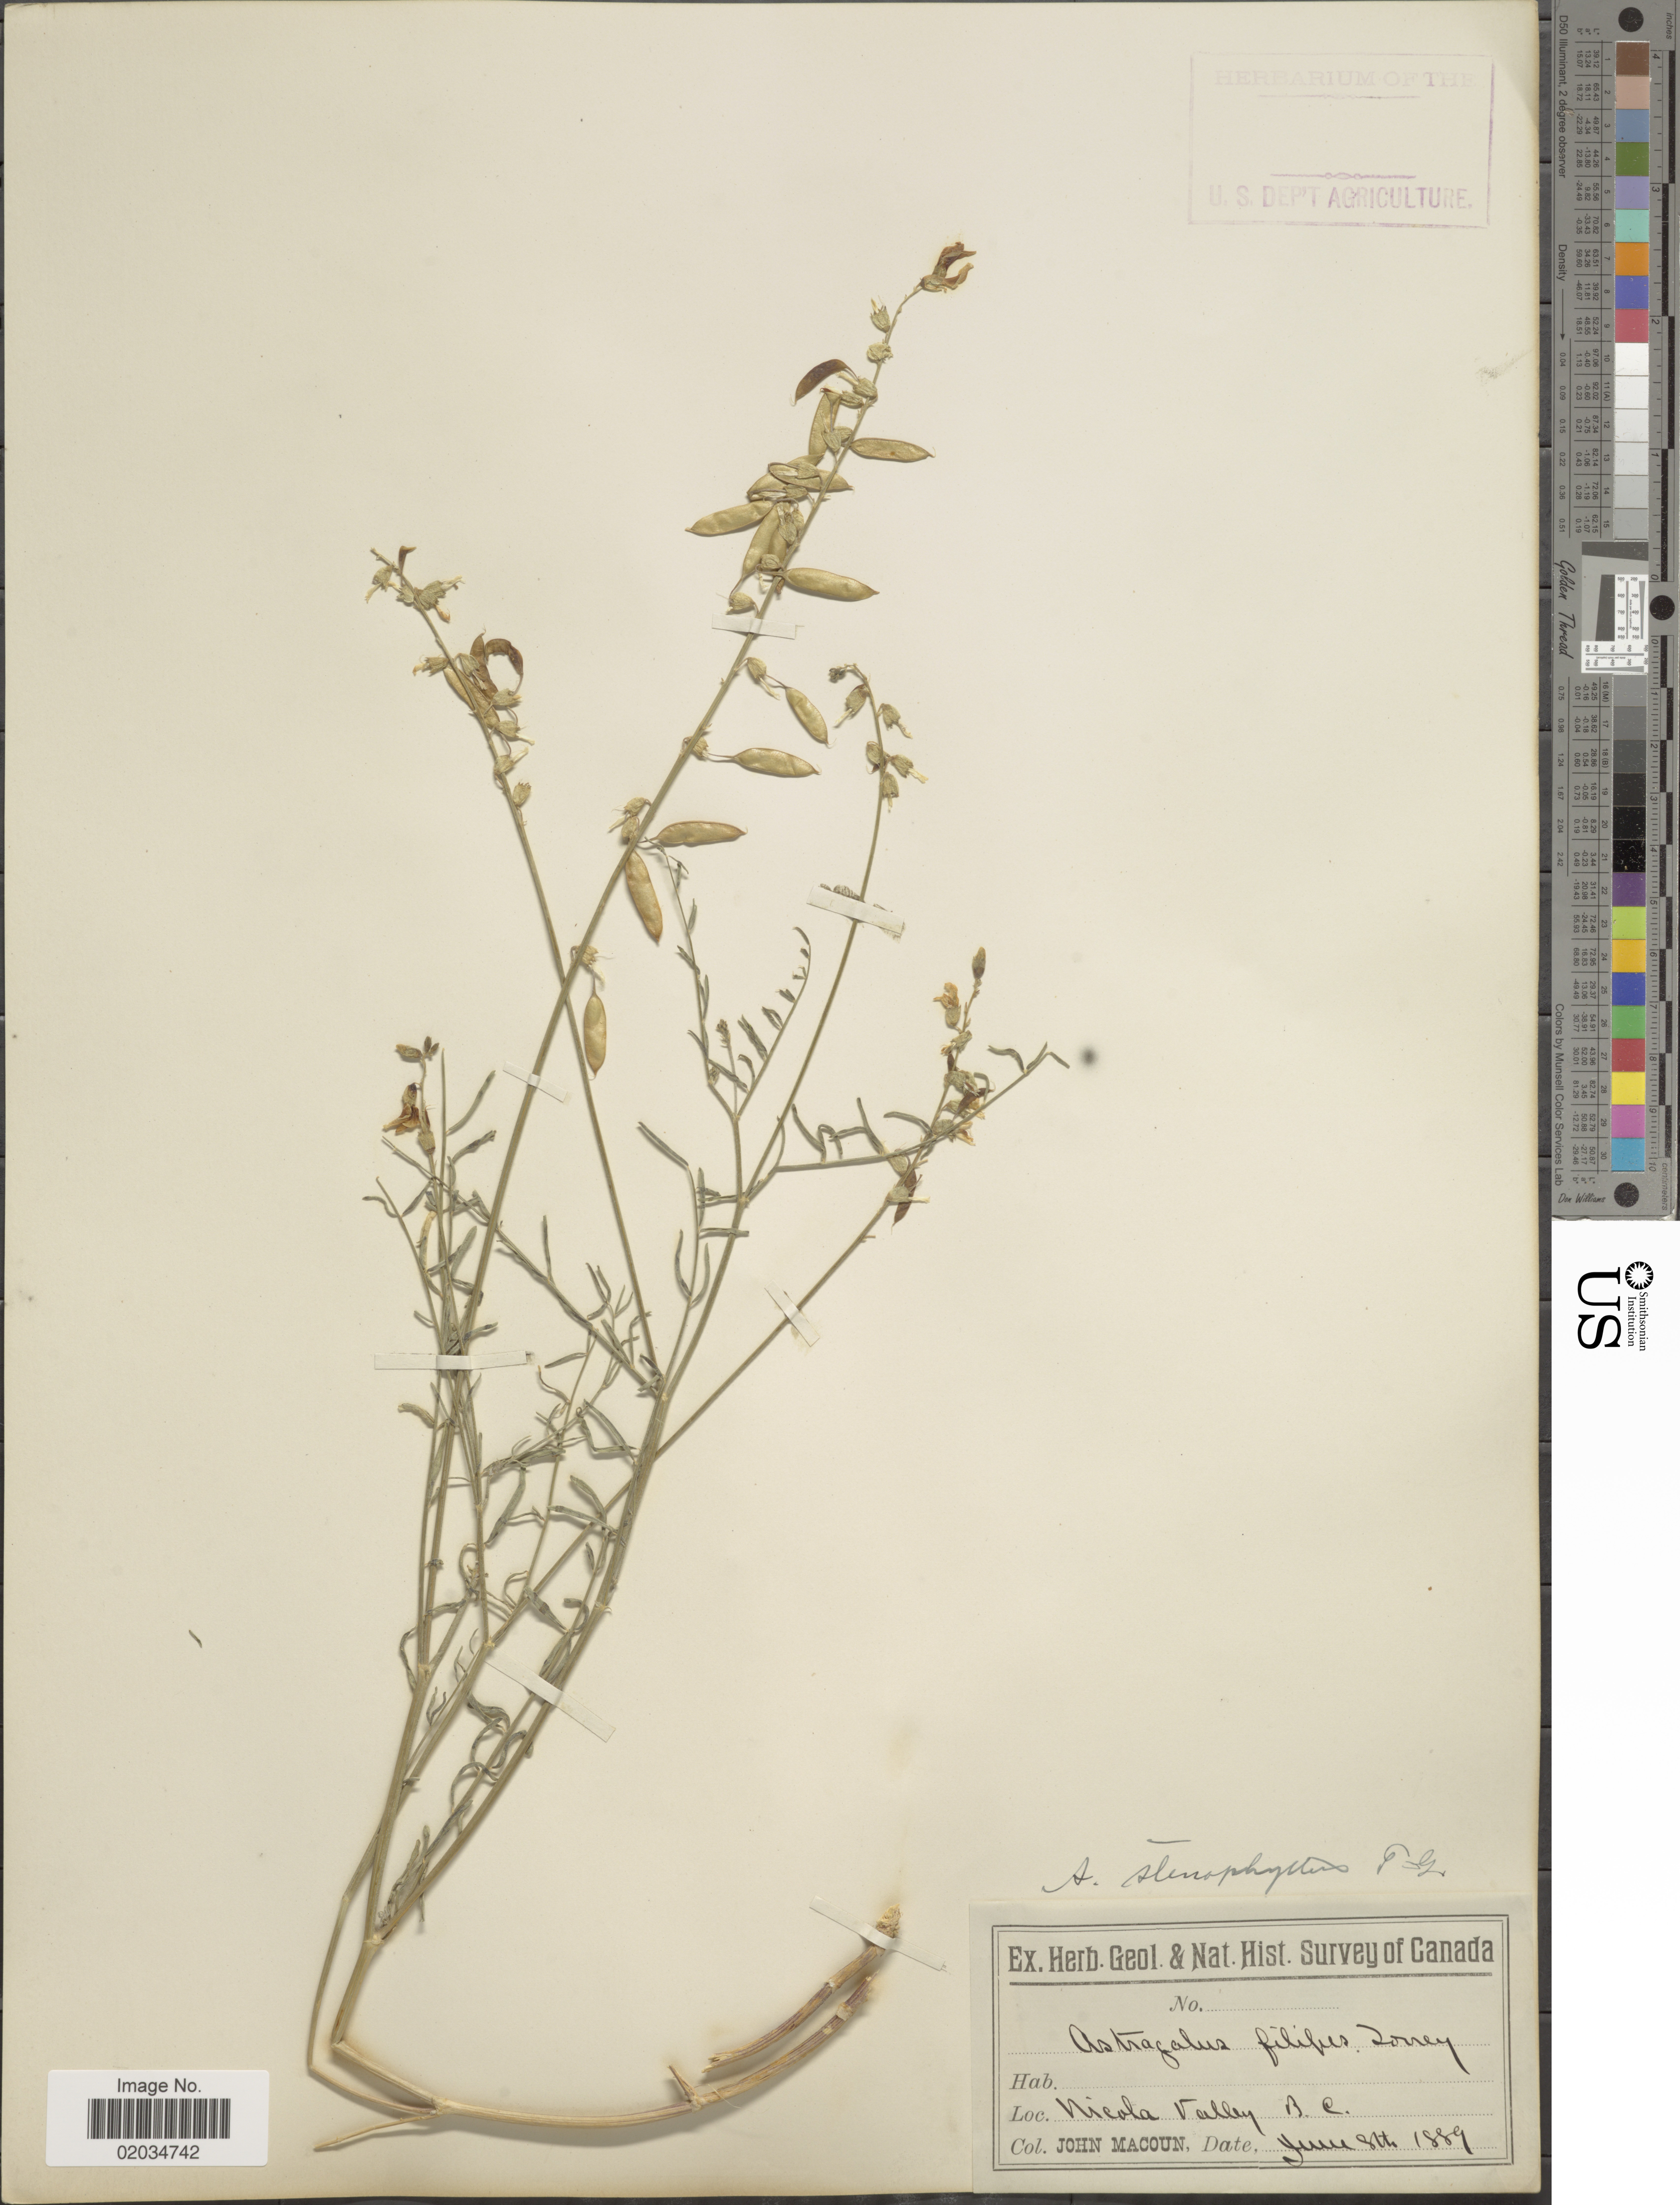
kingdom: Plantae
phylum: Tracheophyta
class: Magnoliopsida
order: Fabales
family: Fabaceae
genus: Astragalus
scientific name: Astragalus stenophyllus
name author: Torr. & A. Gray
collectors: J. Macoun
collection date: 1889-06-08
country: Canada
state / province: British Columbia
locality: Nicola Valley